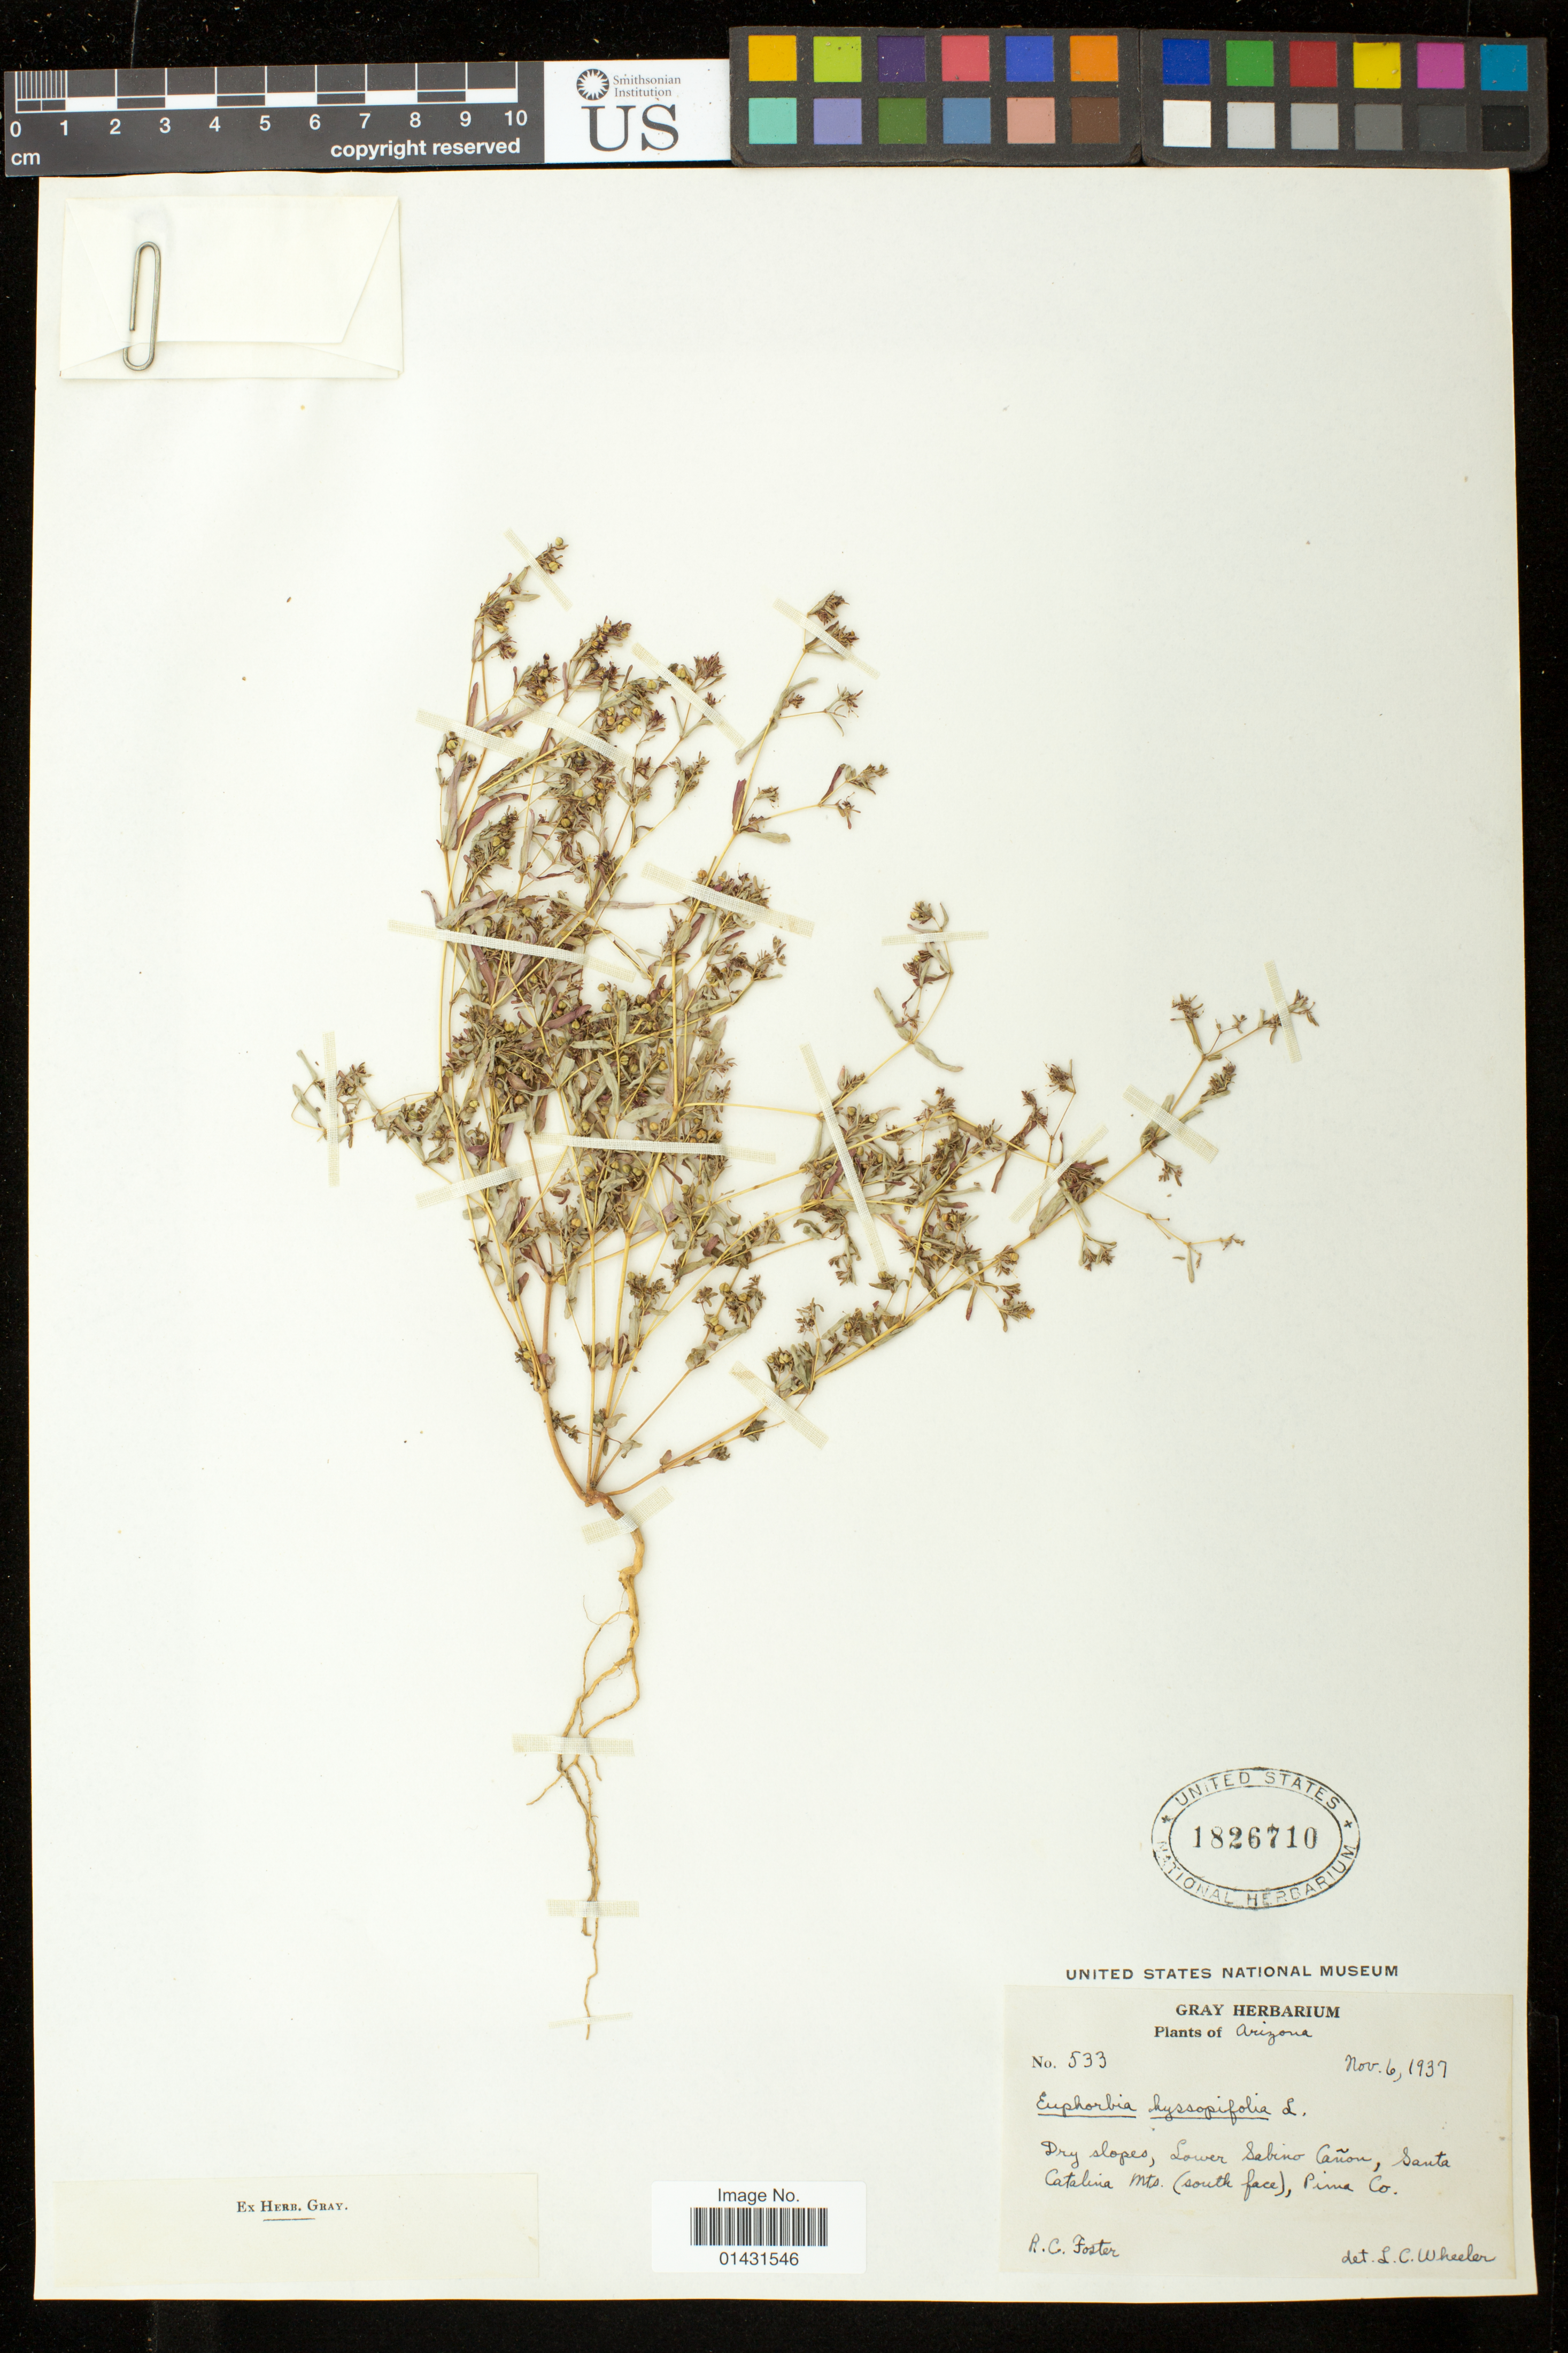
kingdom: Plantae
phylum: Tracheophyta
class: Magnoliopsida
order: Malpighiales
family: Euphorbiaceae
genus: Euphorbia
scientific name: Euphorbia hyssopifolia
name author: L.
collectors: R. C. Foster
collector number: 533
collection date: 1937-11-06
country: United States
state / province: Arizona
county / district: Pima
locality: Lower Sabino Cañon, Santa Catalina Mts. (south face)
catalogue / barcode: US 1826710